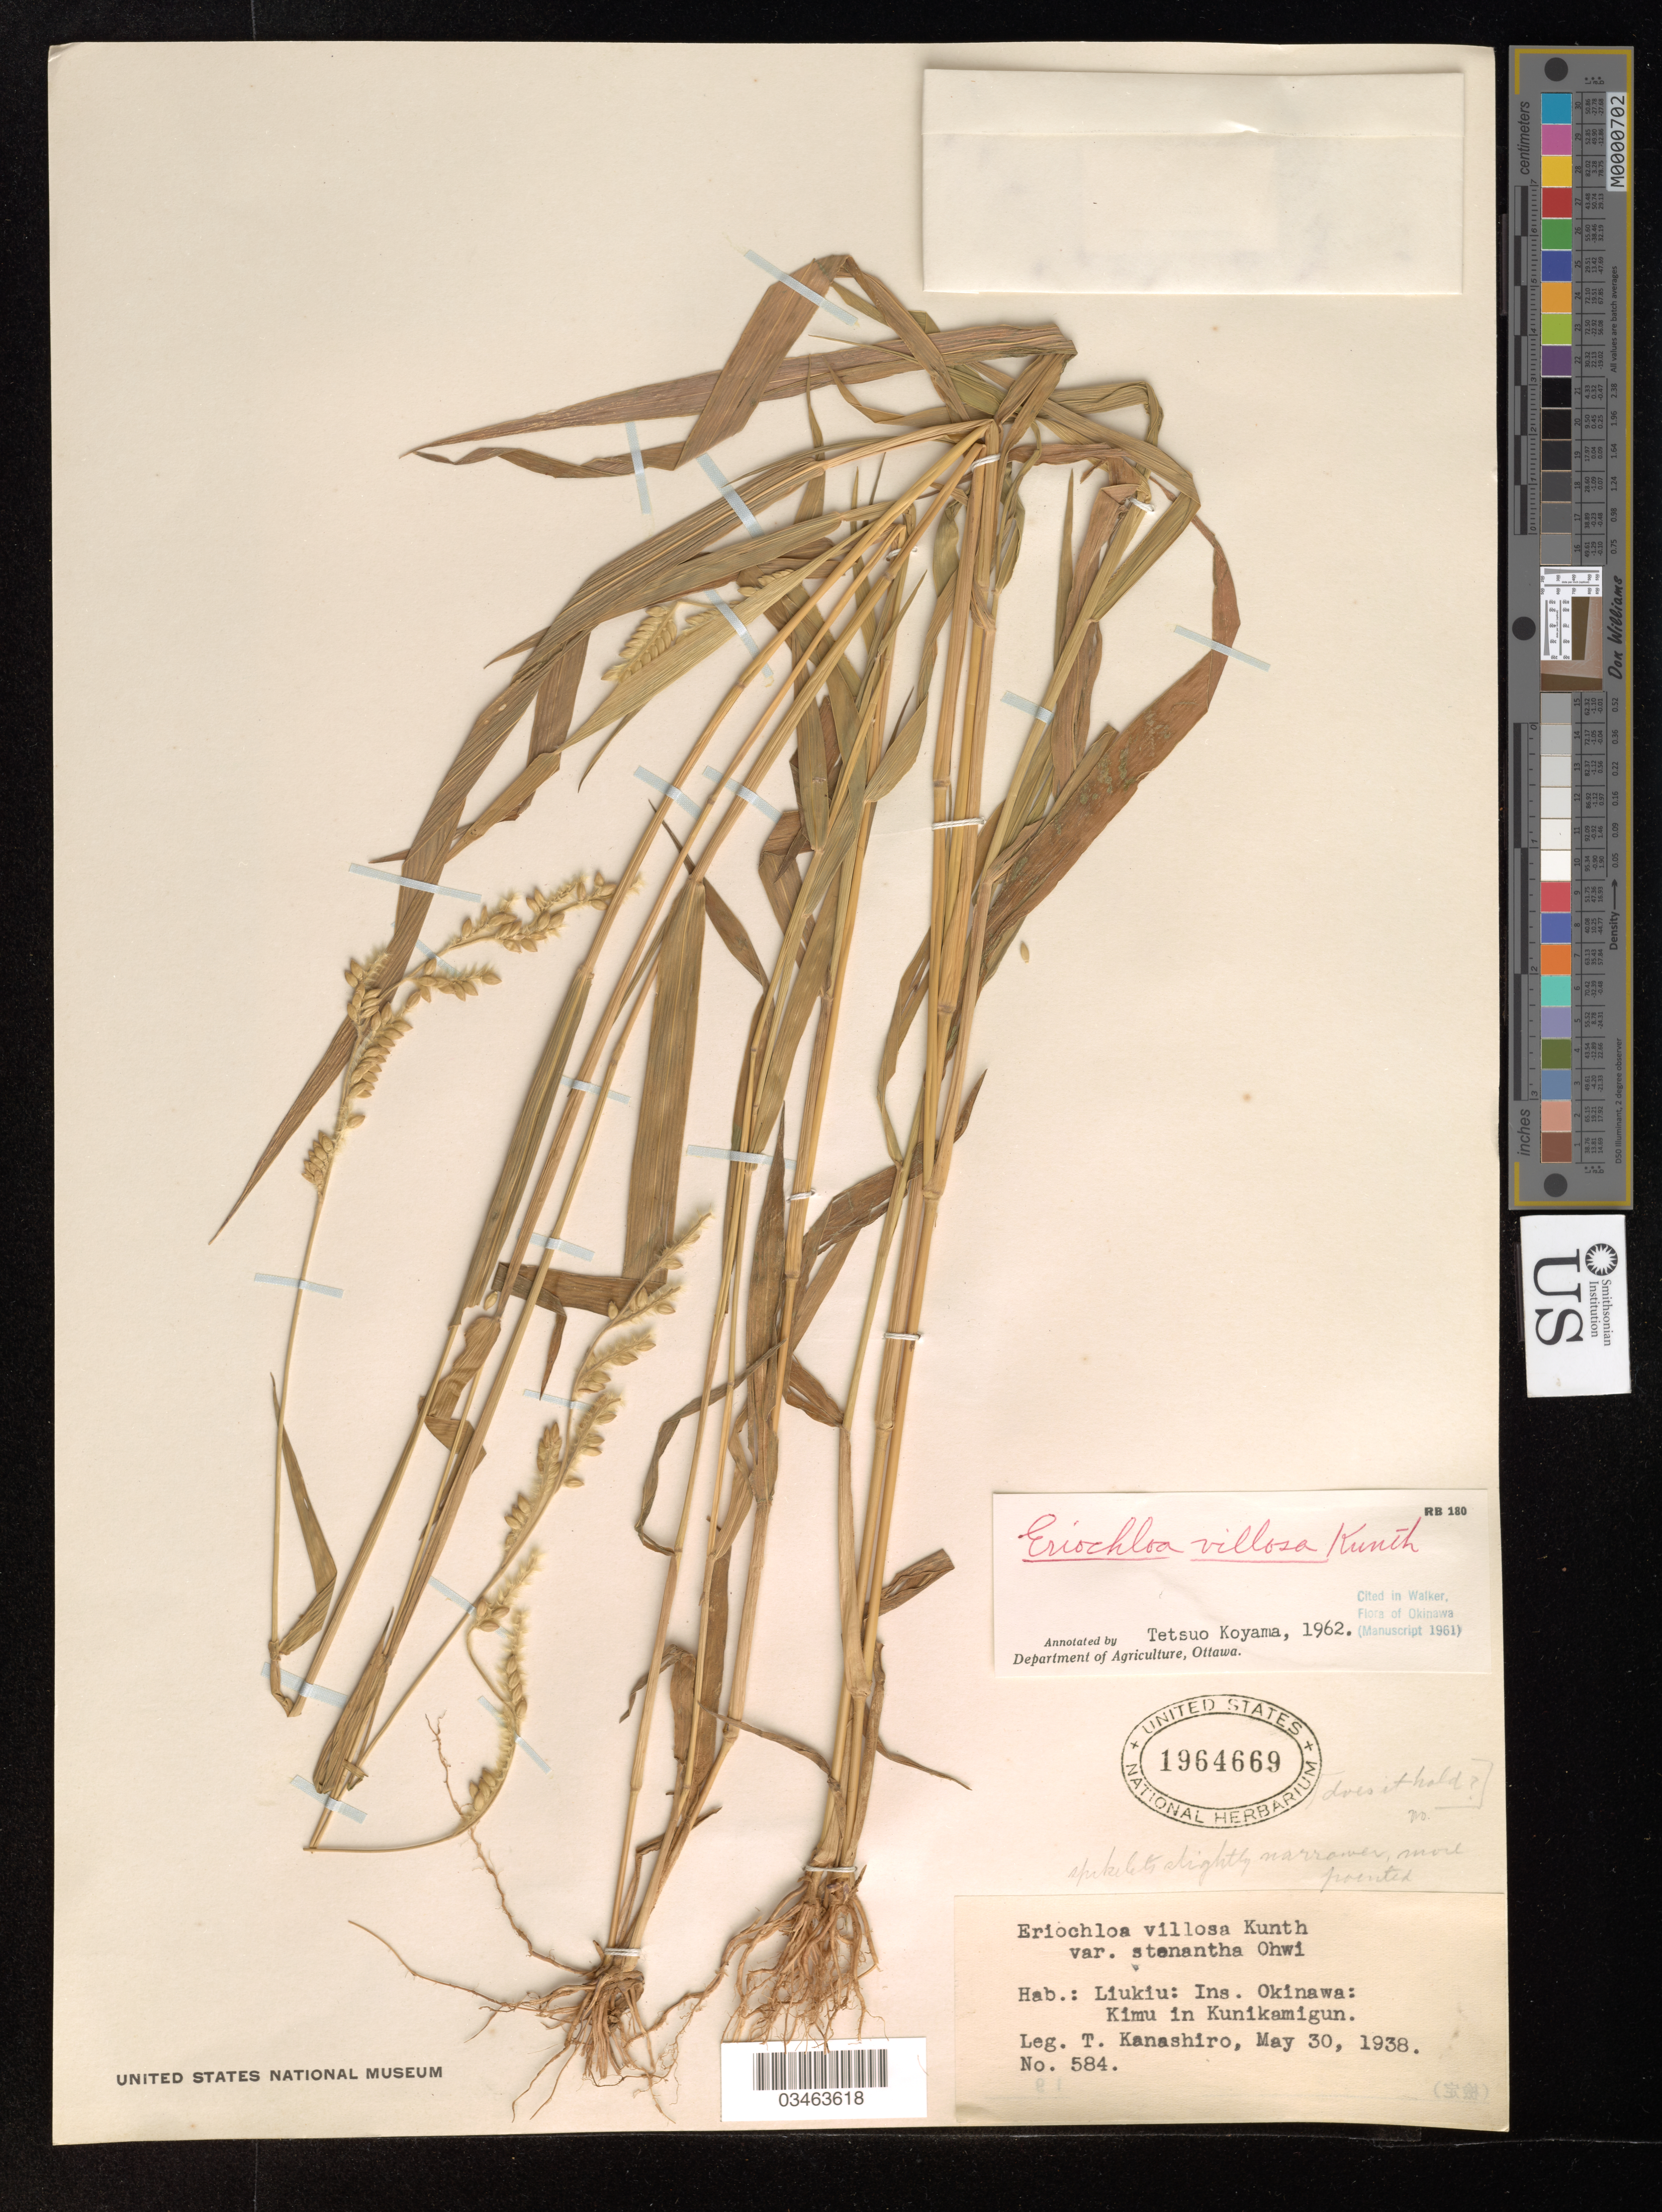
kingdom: Plantae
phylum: Tracheophyta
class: Liliopsida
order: Poales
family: Poaceae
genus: Eriochloa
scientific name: Eriochloa villosa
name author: (Thunb.) Kunth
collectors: T. Kanashiro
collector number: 584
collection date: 1938-05-30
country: Japan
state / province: Okinawa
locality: Liukiu: Ins. Okinawa: Kimu in Kunikamigun.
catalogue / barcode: US 1964669